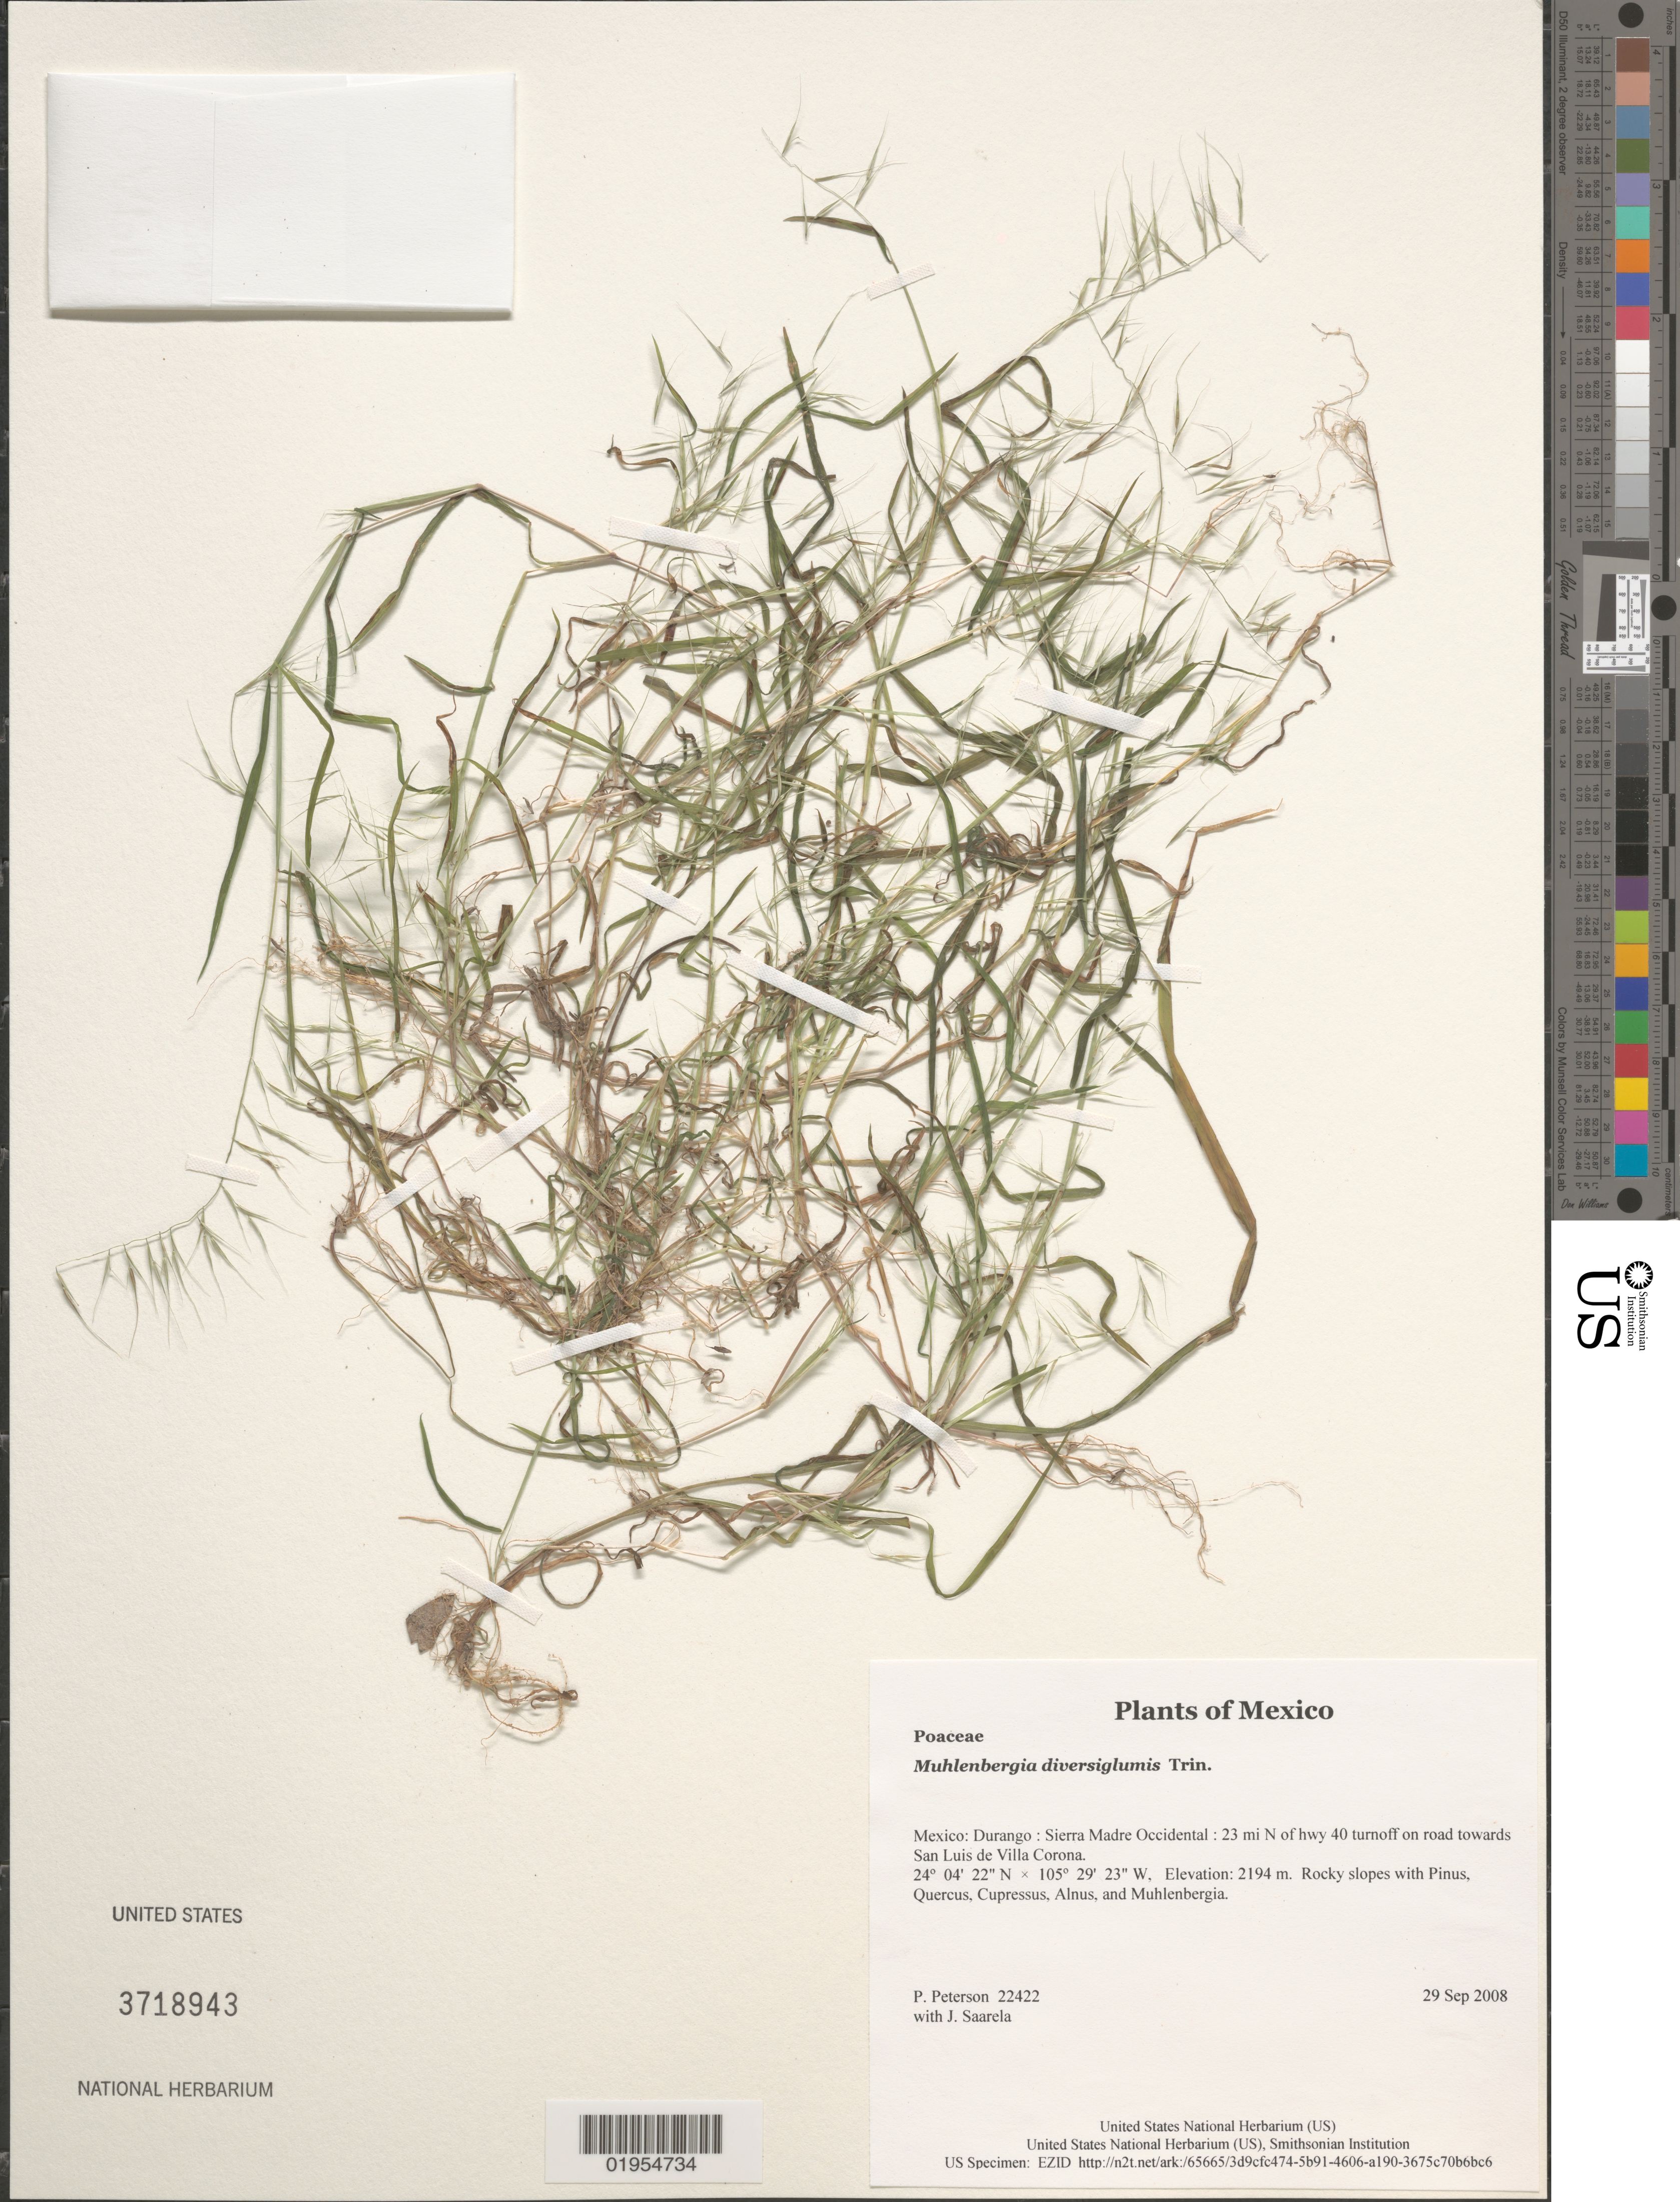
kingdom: Plantae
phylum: Tracheophyta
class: Liliopsida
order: Poales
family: Poaceae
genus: Muhlenbergia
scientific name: Muhlenbergia diversiglumis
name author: Trin.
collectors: P. M. Peterson & J. Saarela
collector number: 22422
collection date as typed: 29 Sep 2008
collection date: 2008-09-29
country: Mexico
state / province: Durango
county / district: Sierra Madre Occidental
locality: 23 mi N of hwy 40 turnoff on road towards San Luis de Villa Corona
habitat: Rocky slopes with Pinus, Quercus, Cupressus, Alnus, and Muhlenbergia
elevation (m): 2194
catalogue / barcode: US 3718943